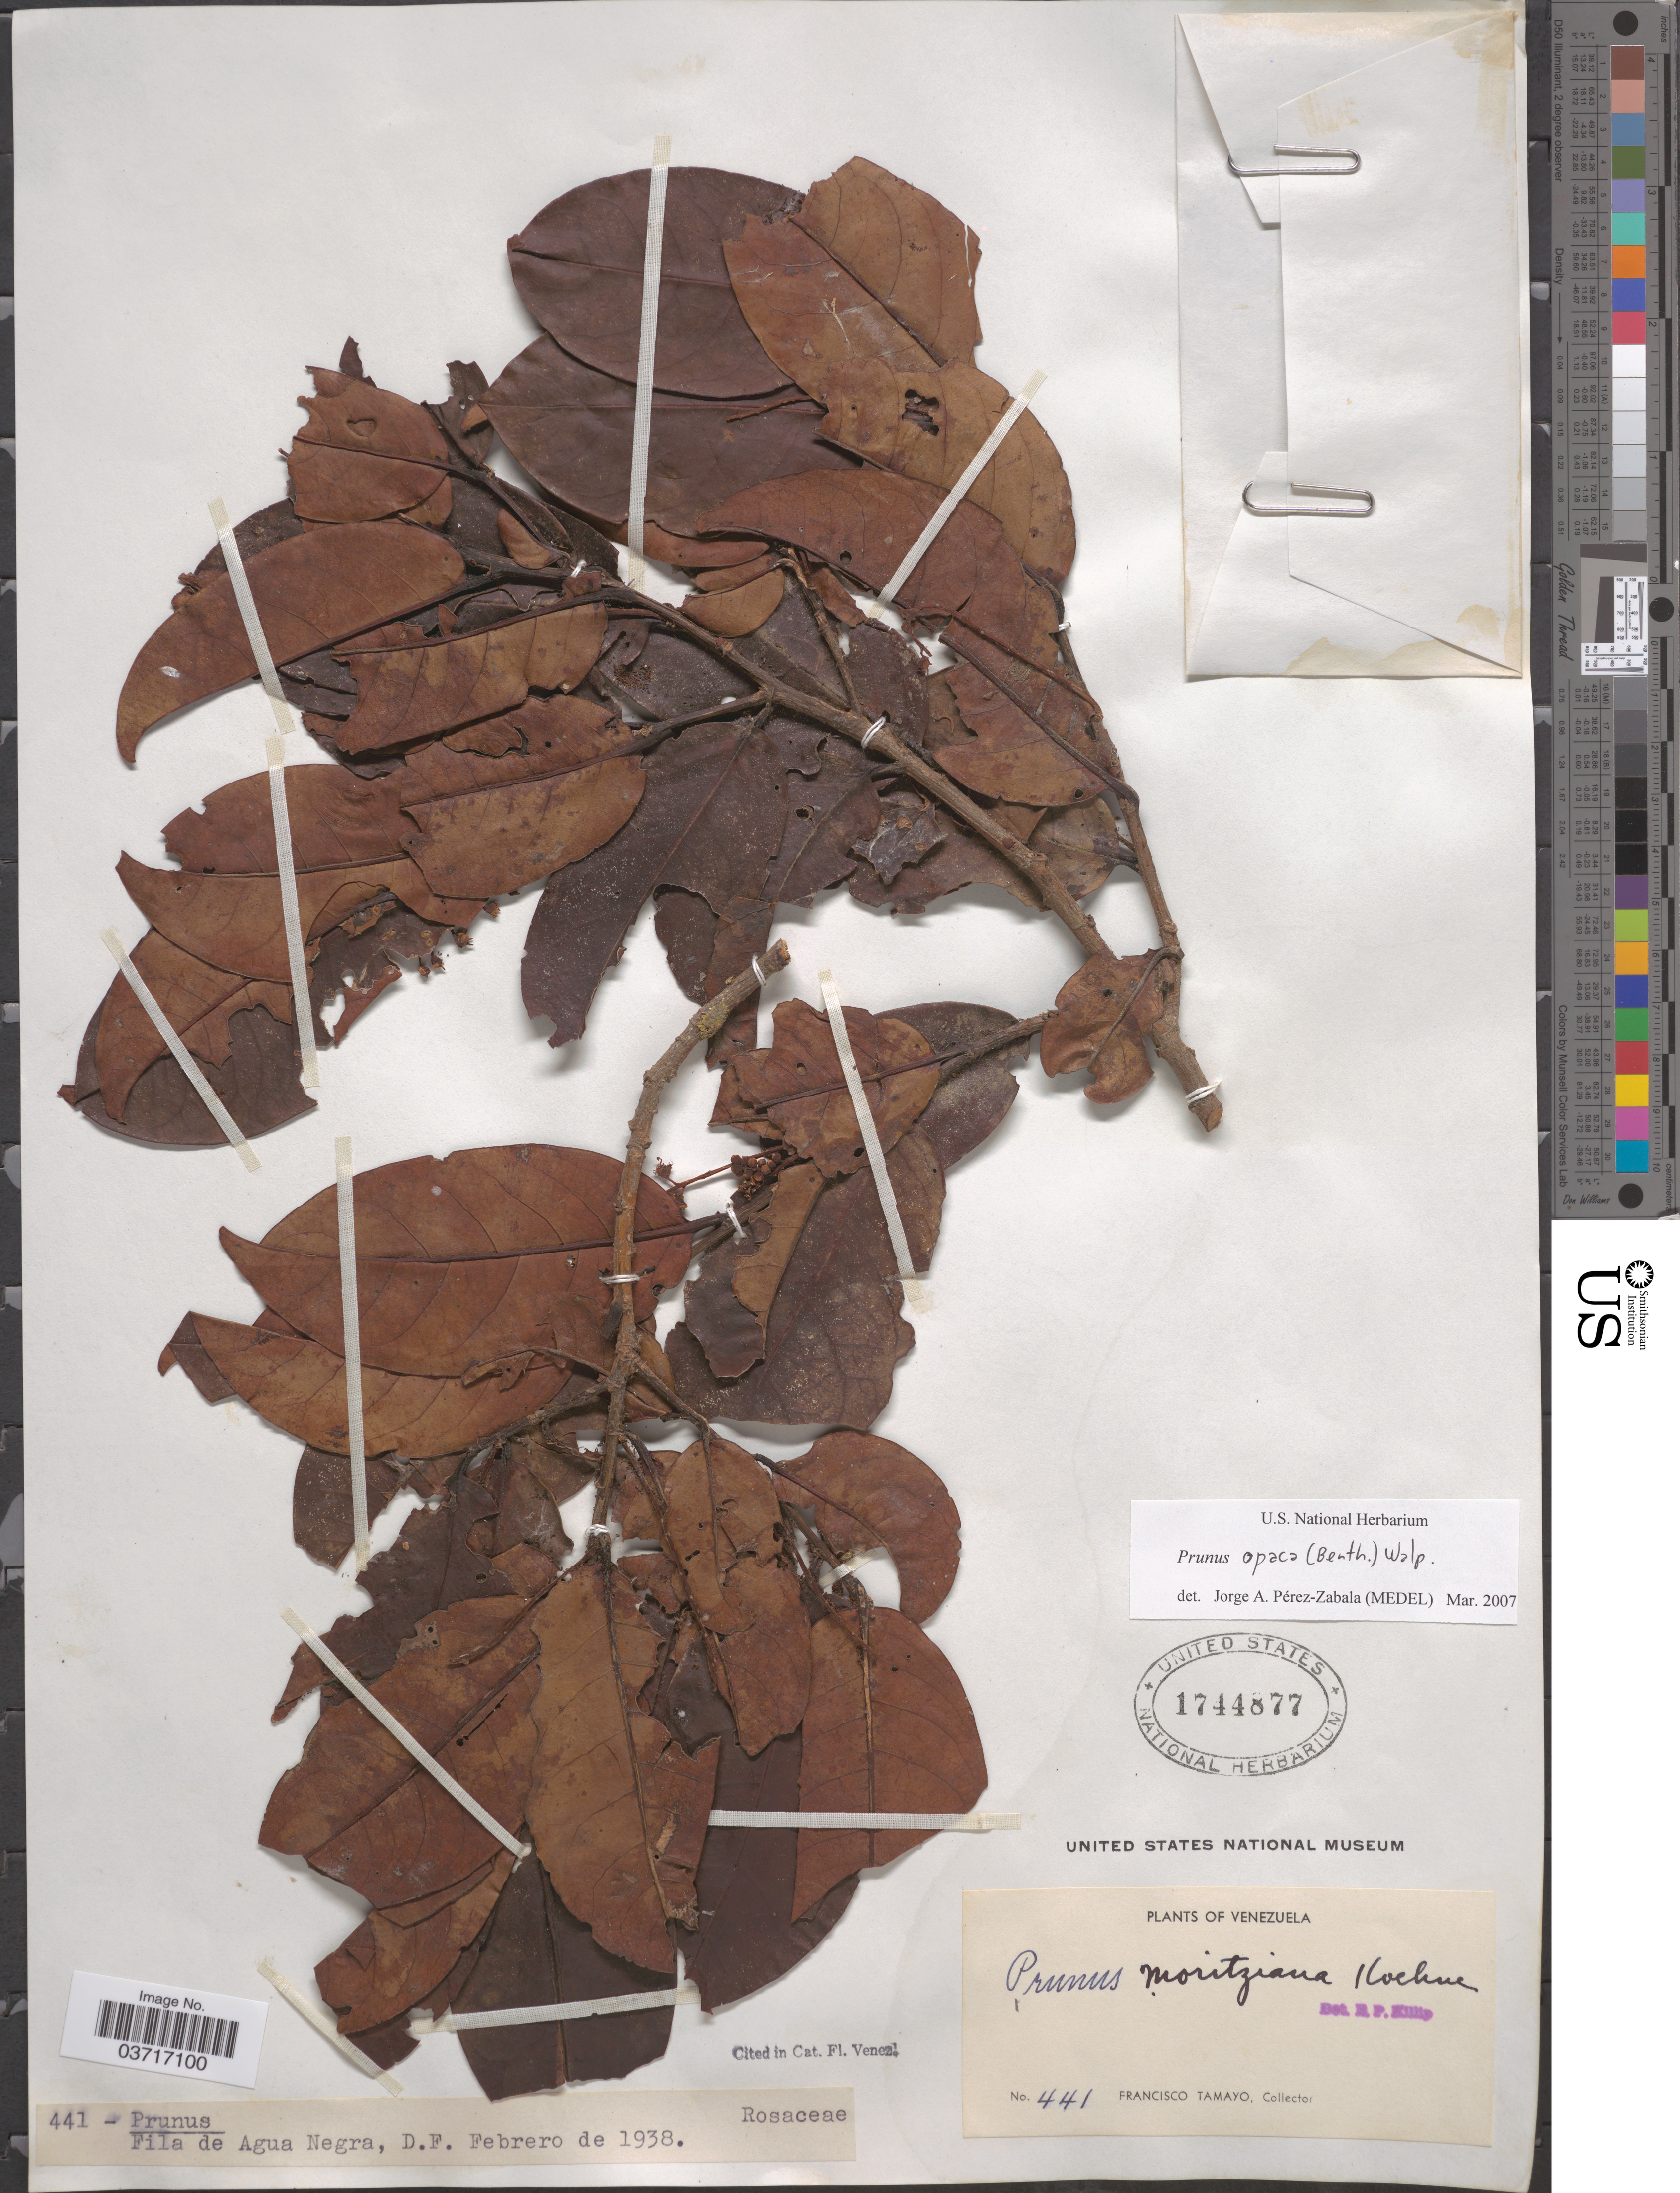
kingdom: Plantae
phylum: Tracheophyta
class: Magnoliopsida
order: Rosales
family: Rosaceae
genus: Prunus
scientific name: Prunus opaca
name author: (Benth.) Walp.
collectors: F. Tamayo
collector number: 441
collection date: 1938-02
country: Venezuela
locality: Fila de Agua Negra, D.F.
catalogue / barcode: US 1744877